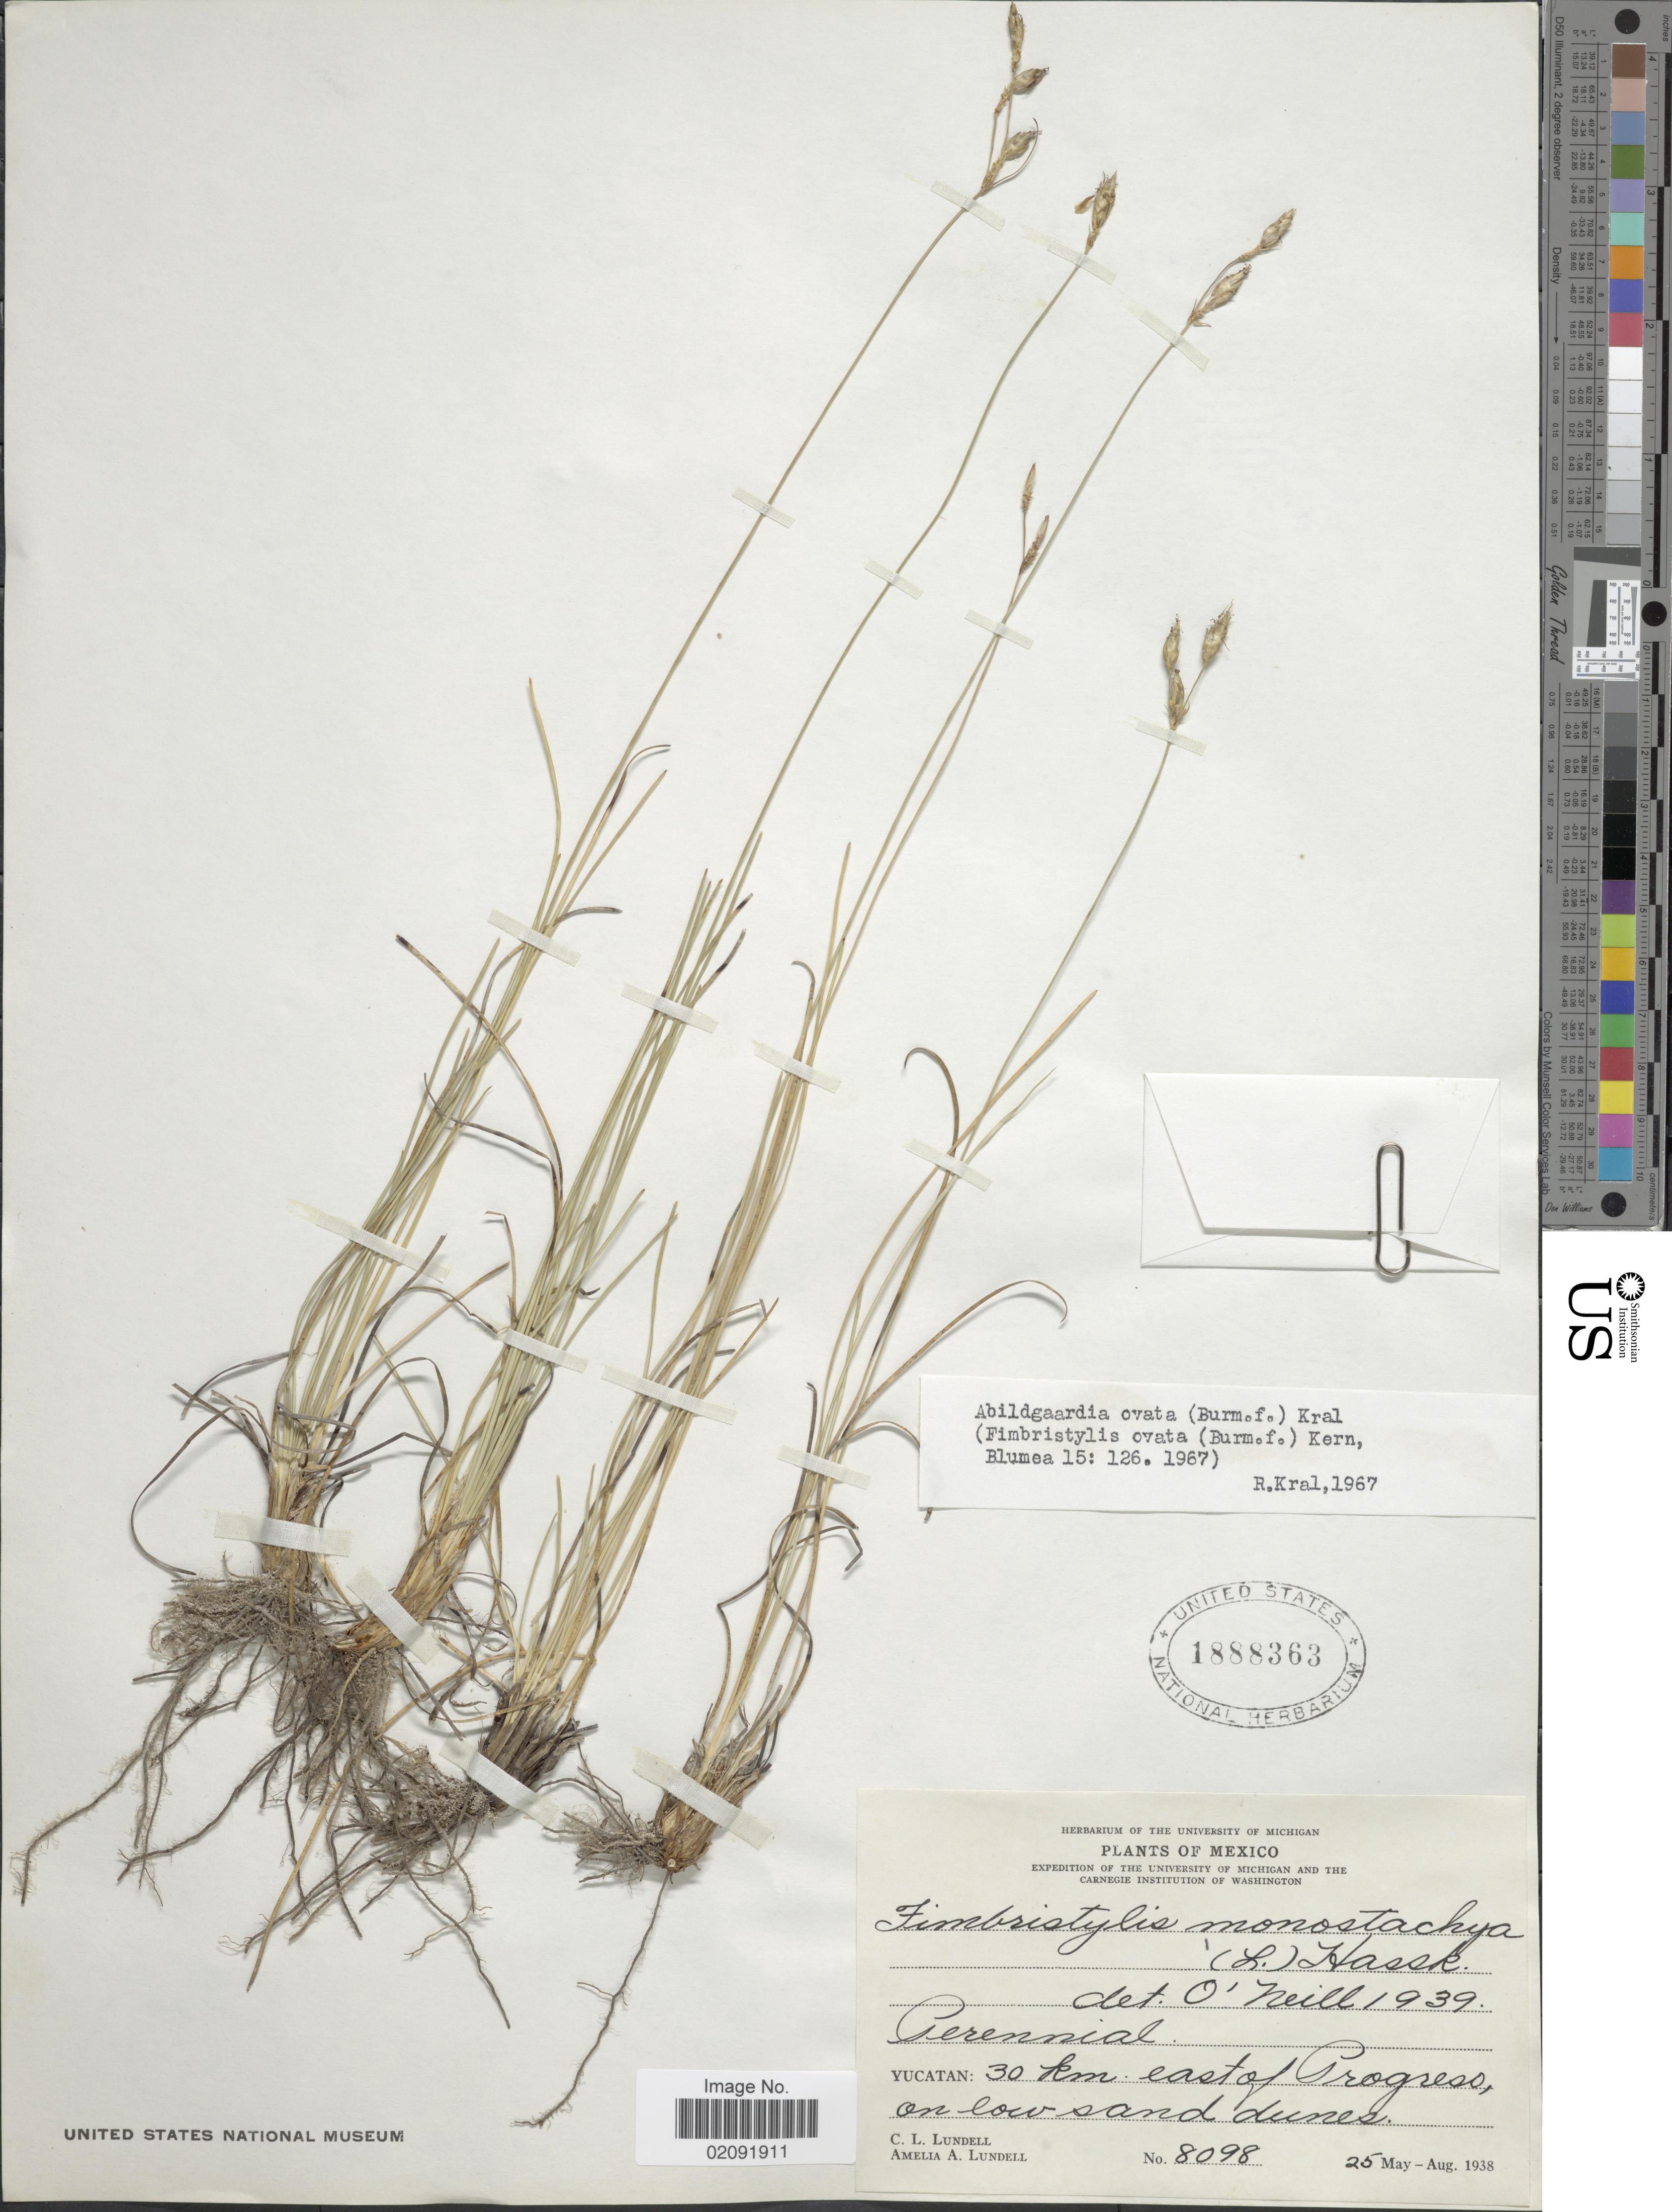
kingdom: Plantae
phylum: Tracheophyta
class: Liliopsida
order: Poales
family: Cyperaceae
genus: Abildgaardia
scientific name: Abildgaardia ovata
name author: (Burm. f.) Kral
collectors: C. L. Lundell & A. A. Lundell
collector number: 8098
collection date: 1938-05-25/1938-08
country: Mexico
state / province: Yucatán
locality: Perrenial; 30 km east of Progreso, on low sand dunes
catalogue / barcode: US 1888363